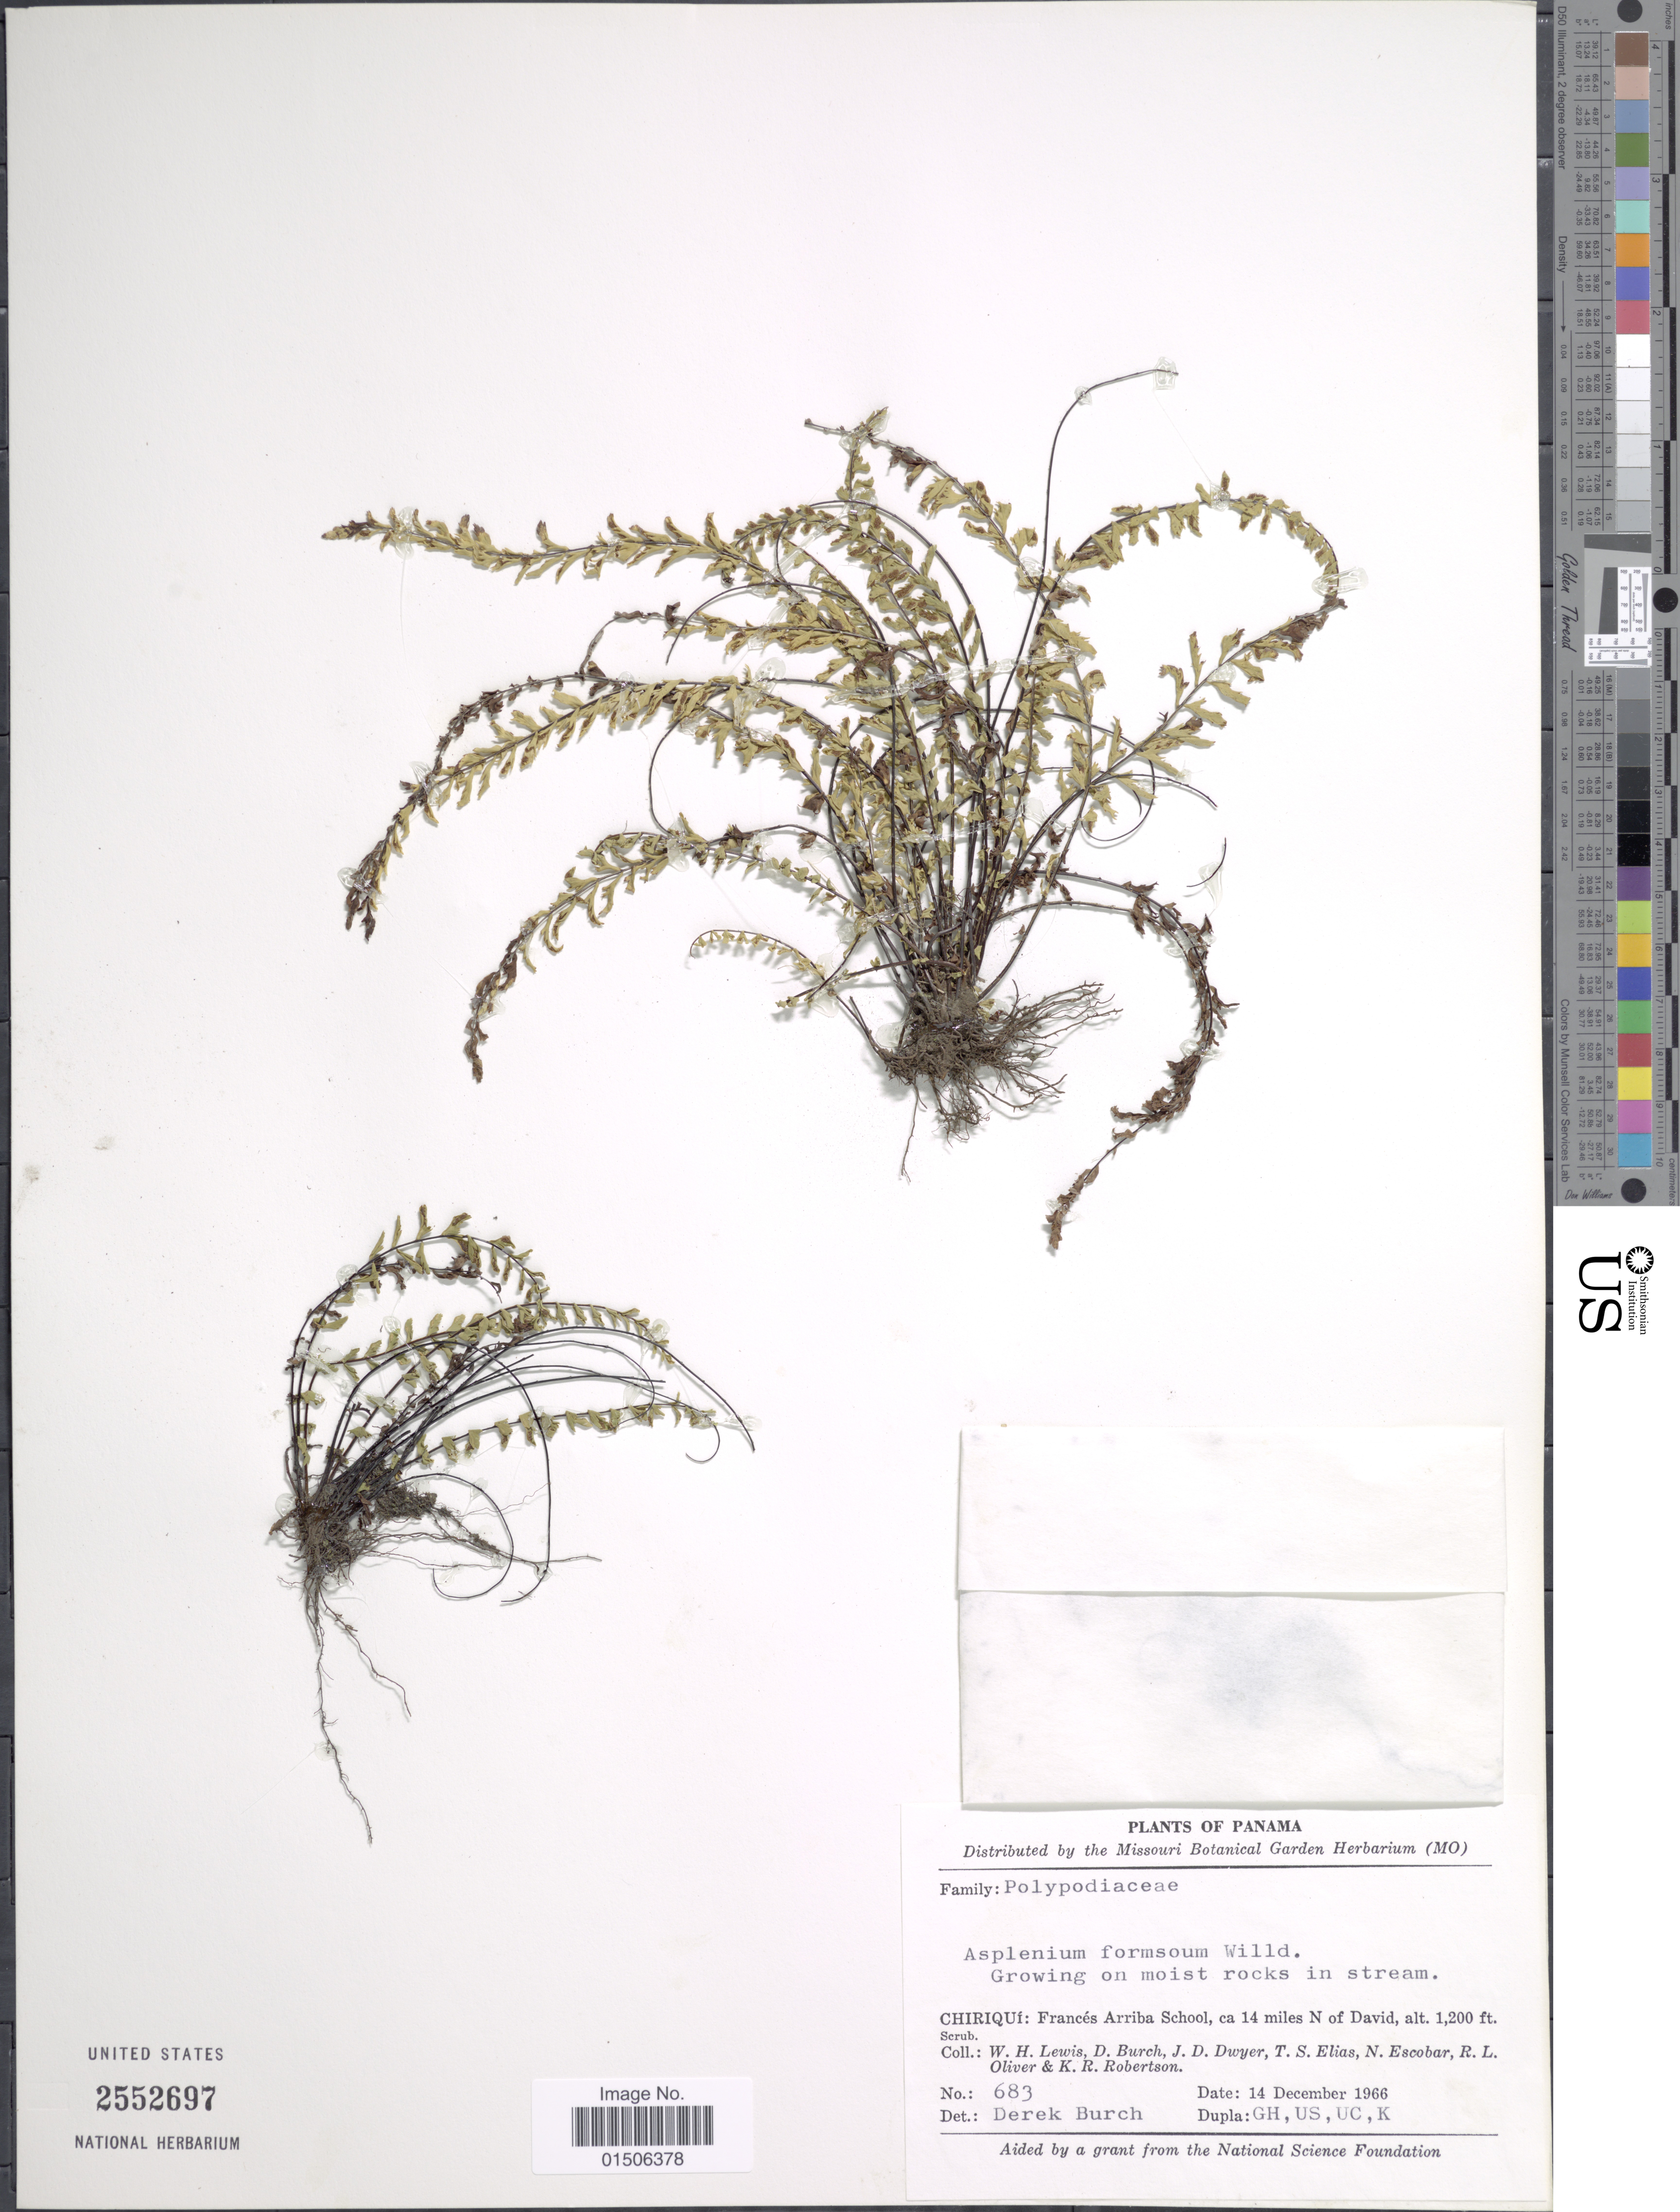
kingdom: Plantae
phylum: Tracheophyta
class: Polypodiopsida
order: Polypodiales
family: Aspleniaceae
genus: Asplenium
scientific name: Asplenium formosum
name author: Willd.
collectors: W. H. Lewis, D. Burch, J. D. Dwyer, T. S. Elias & et al.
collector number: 683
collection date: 1966-12-14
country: Panama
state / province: Chiriqui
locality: Francés Arriba School, ca 14 miles N of David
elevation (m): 366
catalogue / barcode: US 2552697